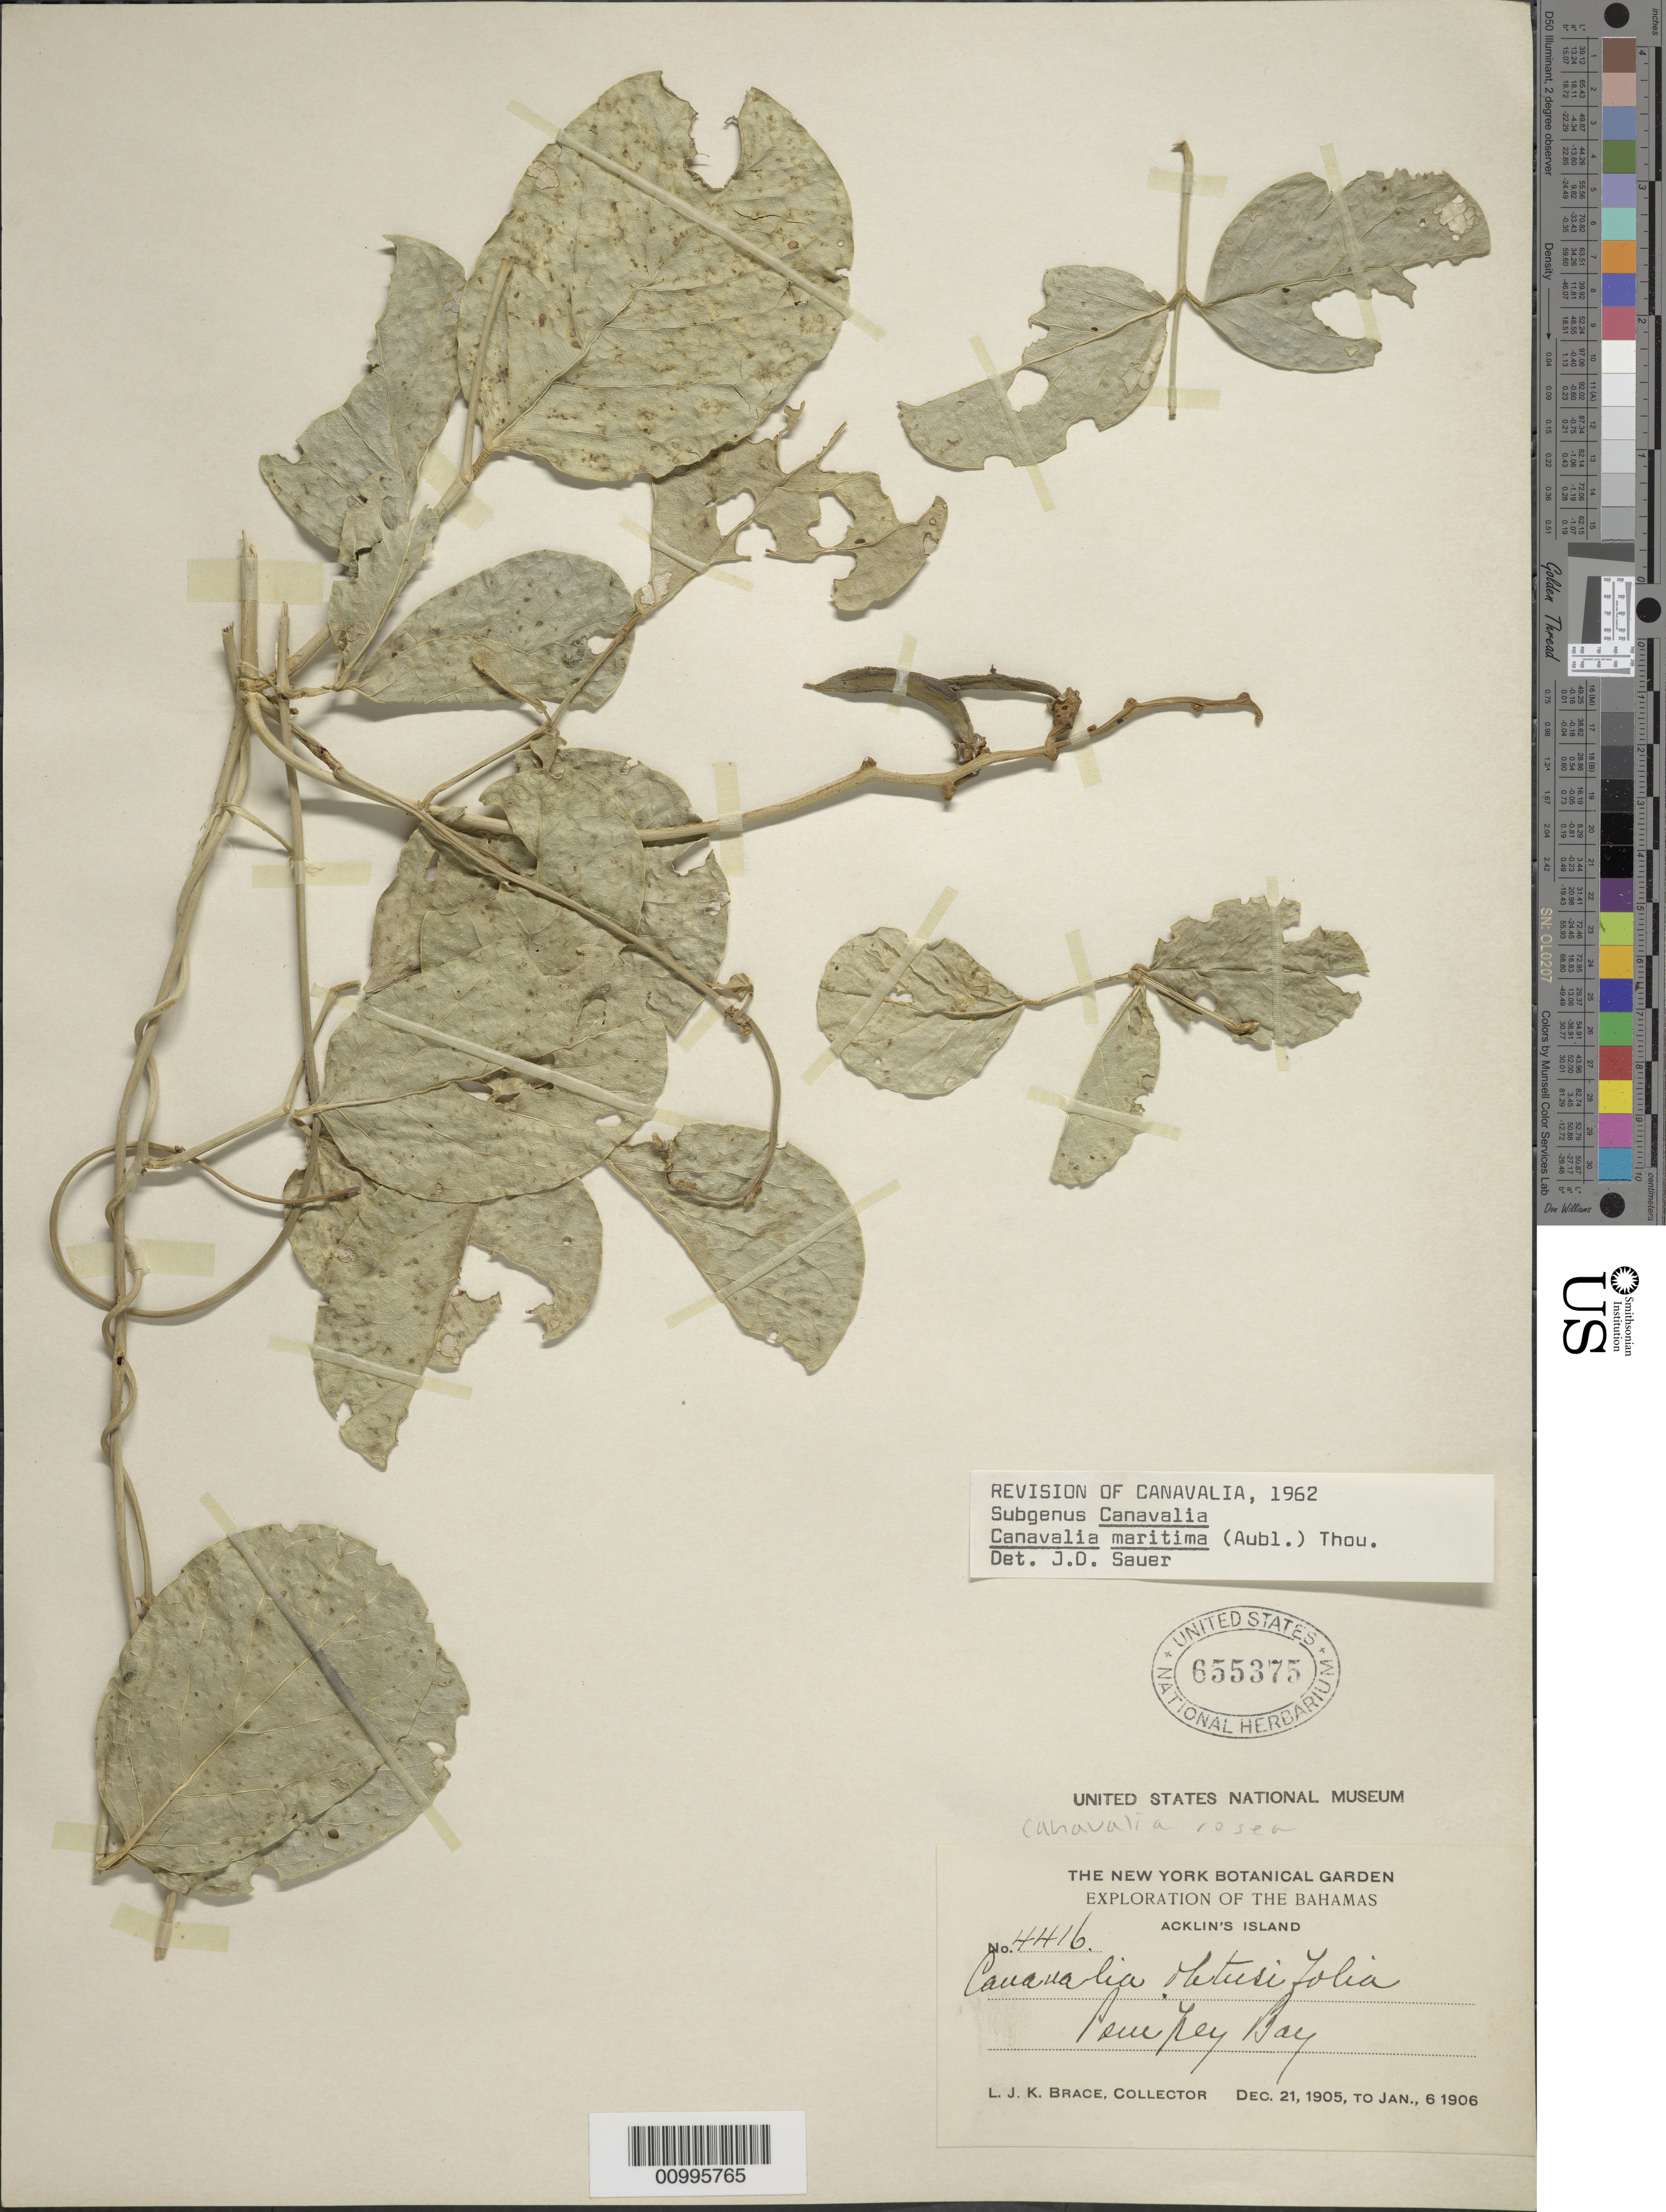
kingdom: Plantae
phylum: Tracheophyta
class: Magnoliopsida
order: Fabales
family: Fabaceae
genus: Canavalia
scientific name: Canavalia rosea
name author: (Sw.) DC.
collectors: L. J. K. Brace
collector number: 4416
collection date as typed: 21 Dec 1905 to 06 Jan 1906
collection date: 1905-12-21/1906-01-06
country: Bahamas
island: Acklins I.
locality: Pompey Bay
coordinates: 0 N, 0 E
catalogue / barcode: US 655375